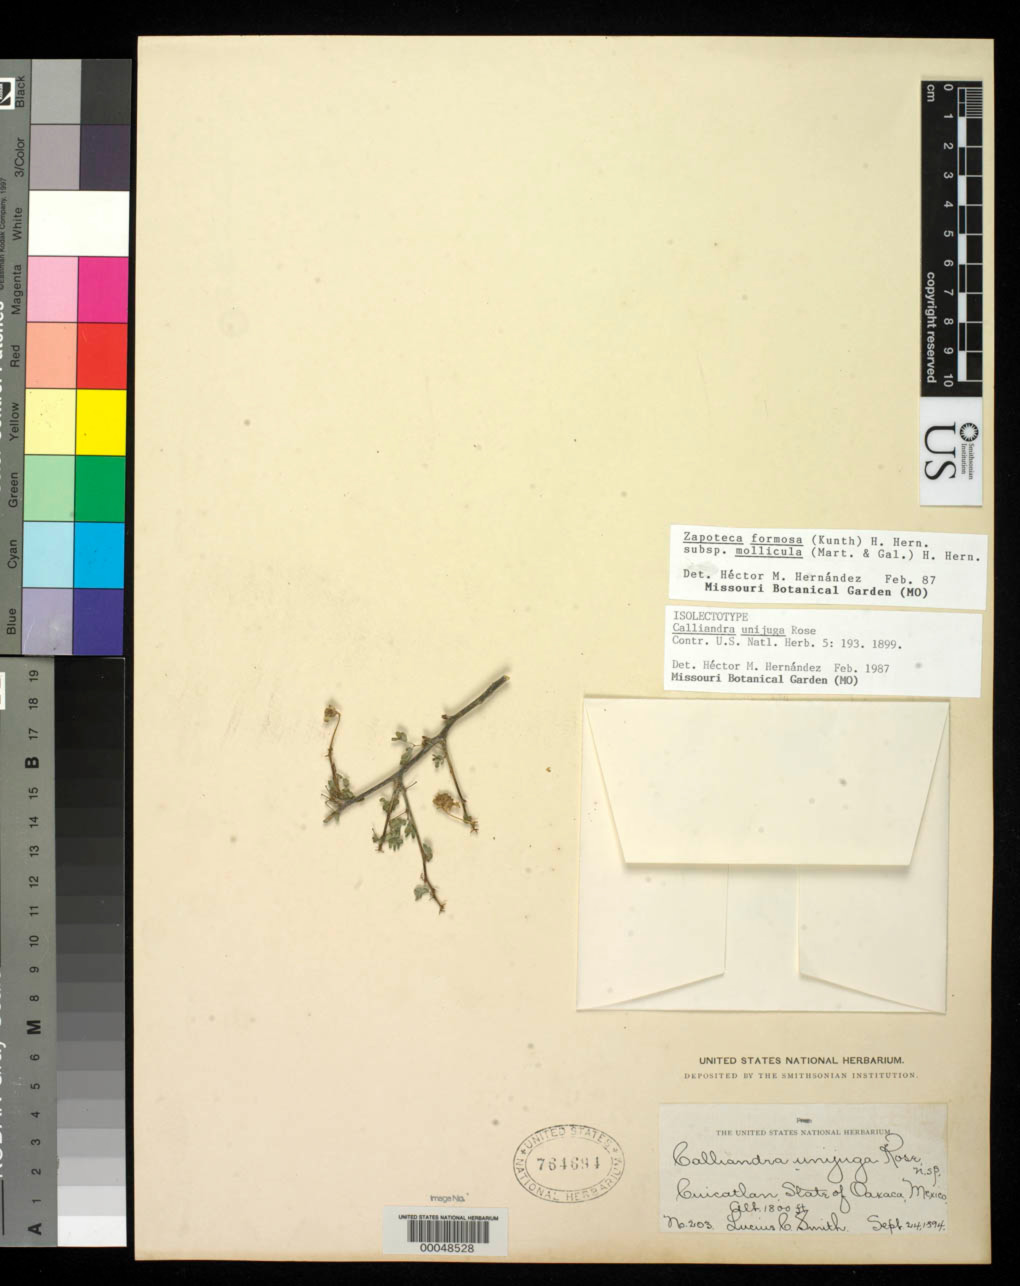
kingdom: Plantae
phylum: Tracheophyta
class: Magnoliopsida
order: Fabales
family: Fabaceae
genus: Calliandra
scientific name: Calliandra unijuga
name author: Rose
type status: Isolectotype; Syntype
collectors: L. C. Smith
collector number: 203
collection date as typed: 24 Sep 1894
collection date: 1894-09-24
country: Mexico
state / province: Oaxaca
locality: Cuicaltán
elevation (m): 549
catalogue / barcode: US 764694